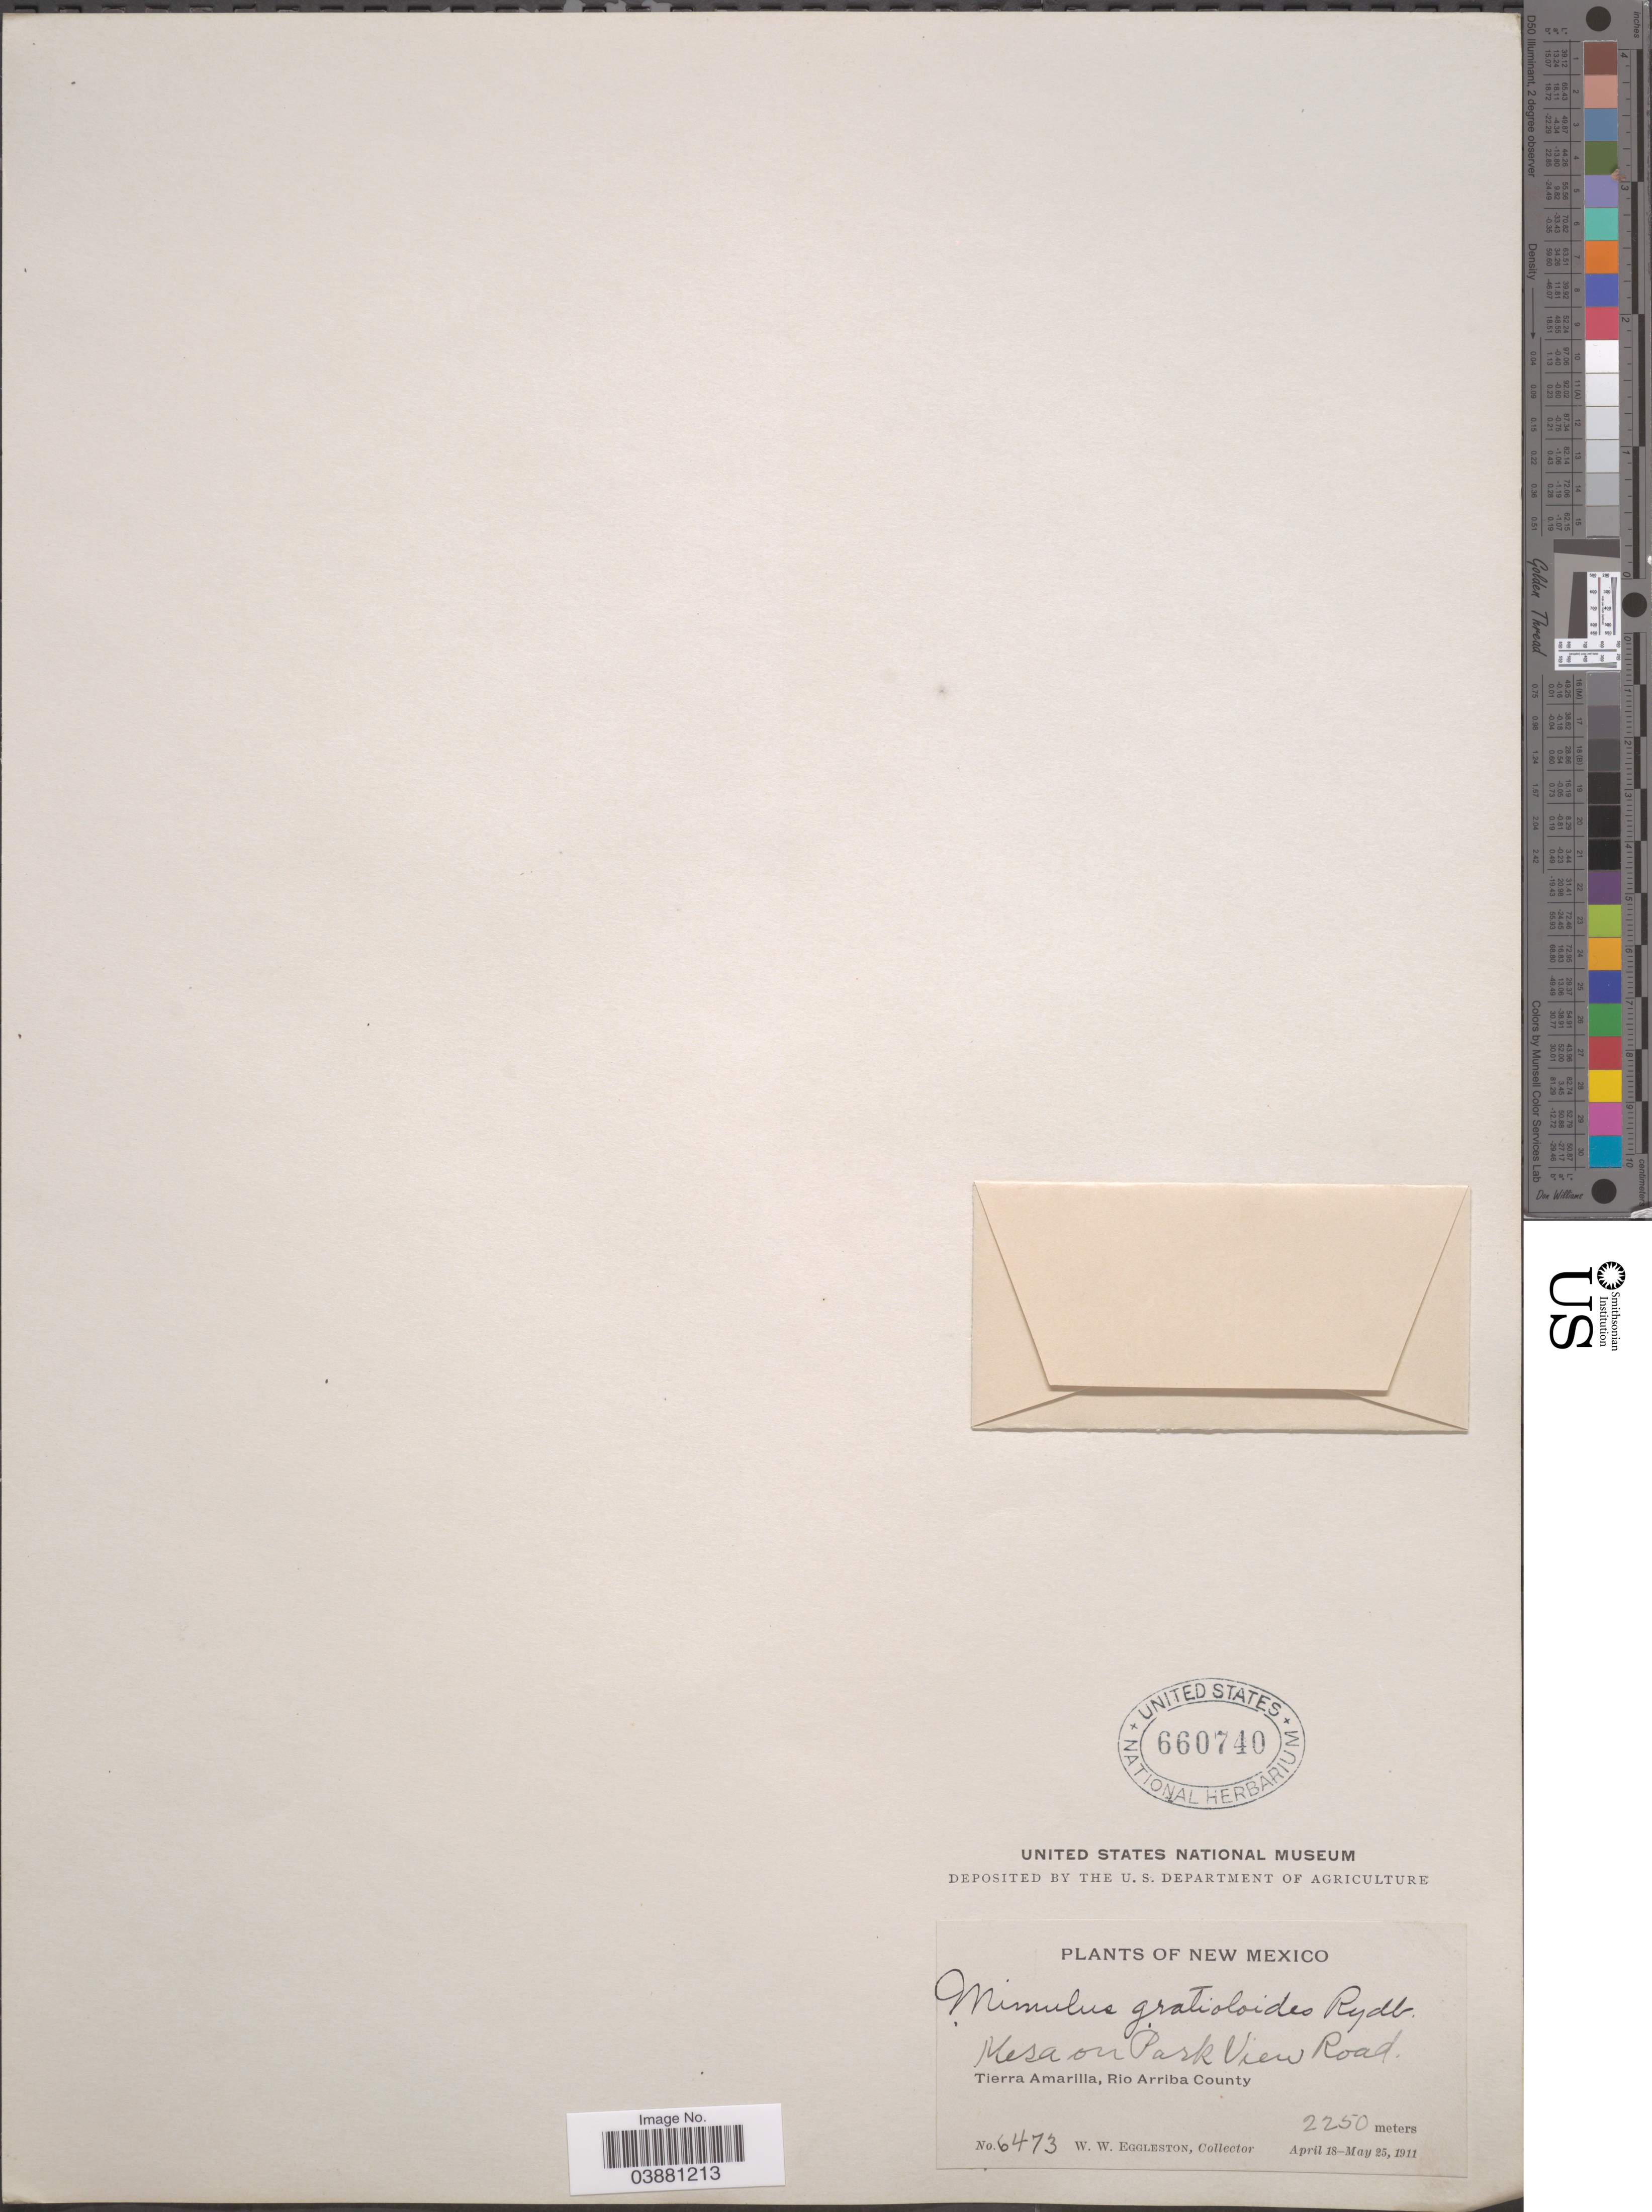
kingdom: Plantae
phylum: Tracheophyta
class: Magnoliopsida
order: Lamiales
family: Phrymaceae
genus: Mimulus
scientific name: Mimulus gratioloides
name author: Rydb.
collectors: W. W. Eggleston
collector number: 6473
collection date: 1911-04-18/1911-05-25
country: United States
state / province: New Mexico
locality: Mesa on Park View Road. Tierra Amarilla, Rio Arriba County.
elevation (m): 2250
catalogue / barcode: US 660740